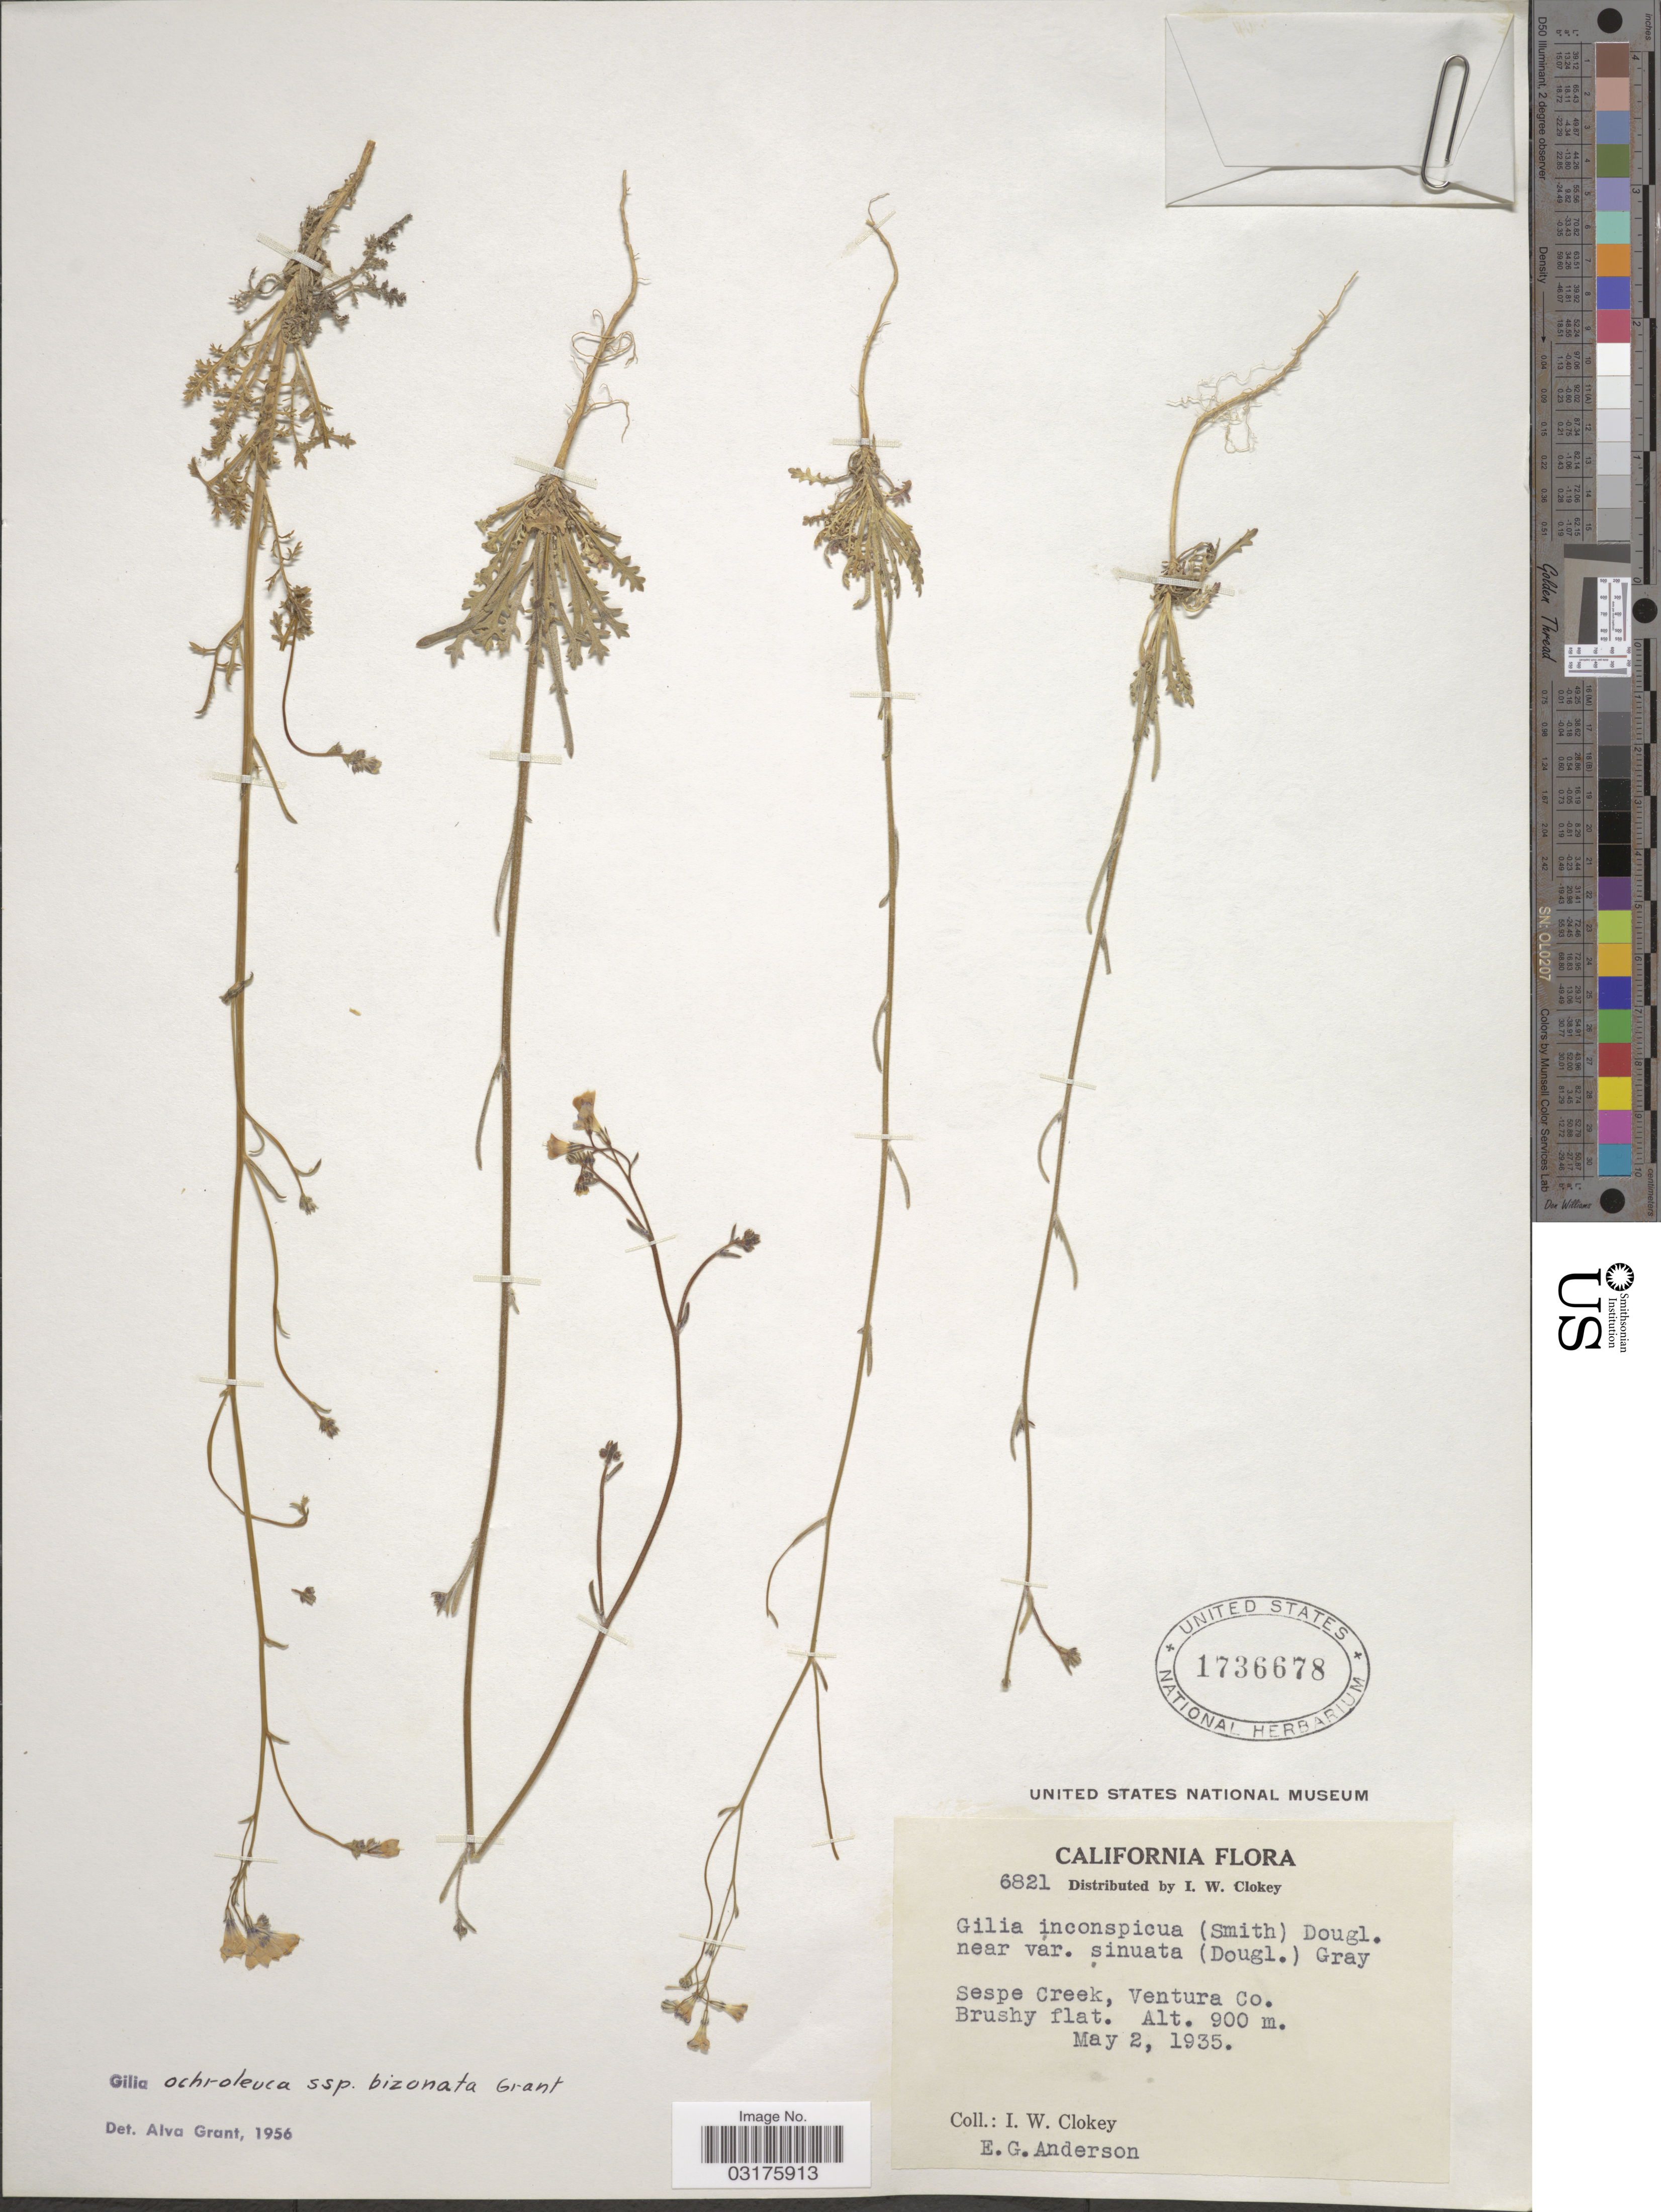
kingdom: Plantae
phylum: Tracheophyta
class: Magnoliopsida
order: Ericales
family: Polemoniaceae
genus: Gilia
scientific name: Gilia ochroleuca subsp. bizonata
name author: A.D. Grant & V.E. Grant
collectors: I. W. Clokey & E. G. Anderson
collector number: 6821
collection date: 1935-05-02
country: United States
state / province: California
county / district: Ventura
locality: Sespe Creek, Ventura Co.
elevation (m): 900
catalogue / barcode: US 1736678